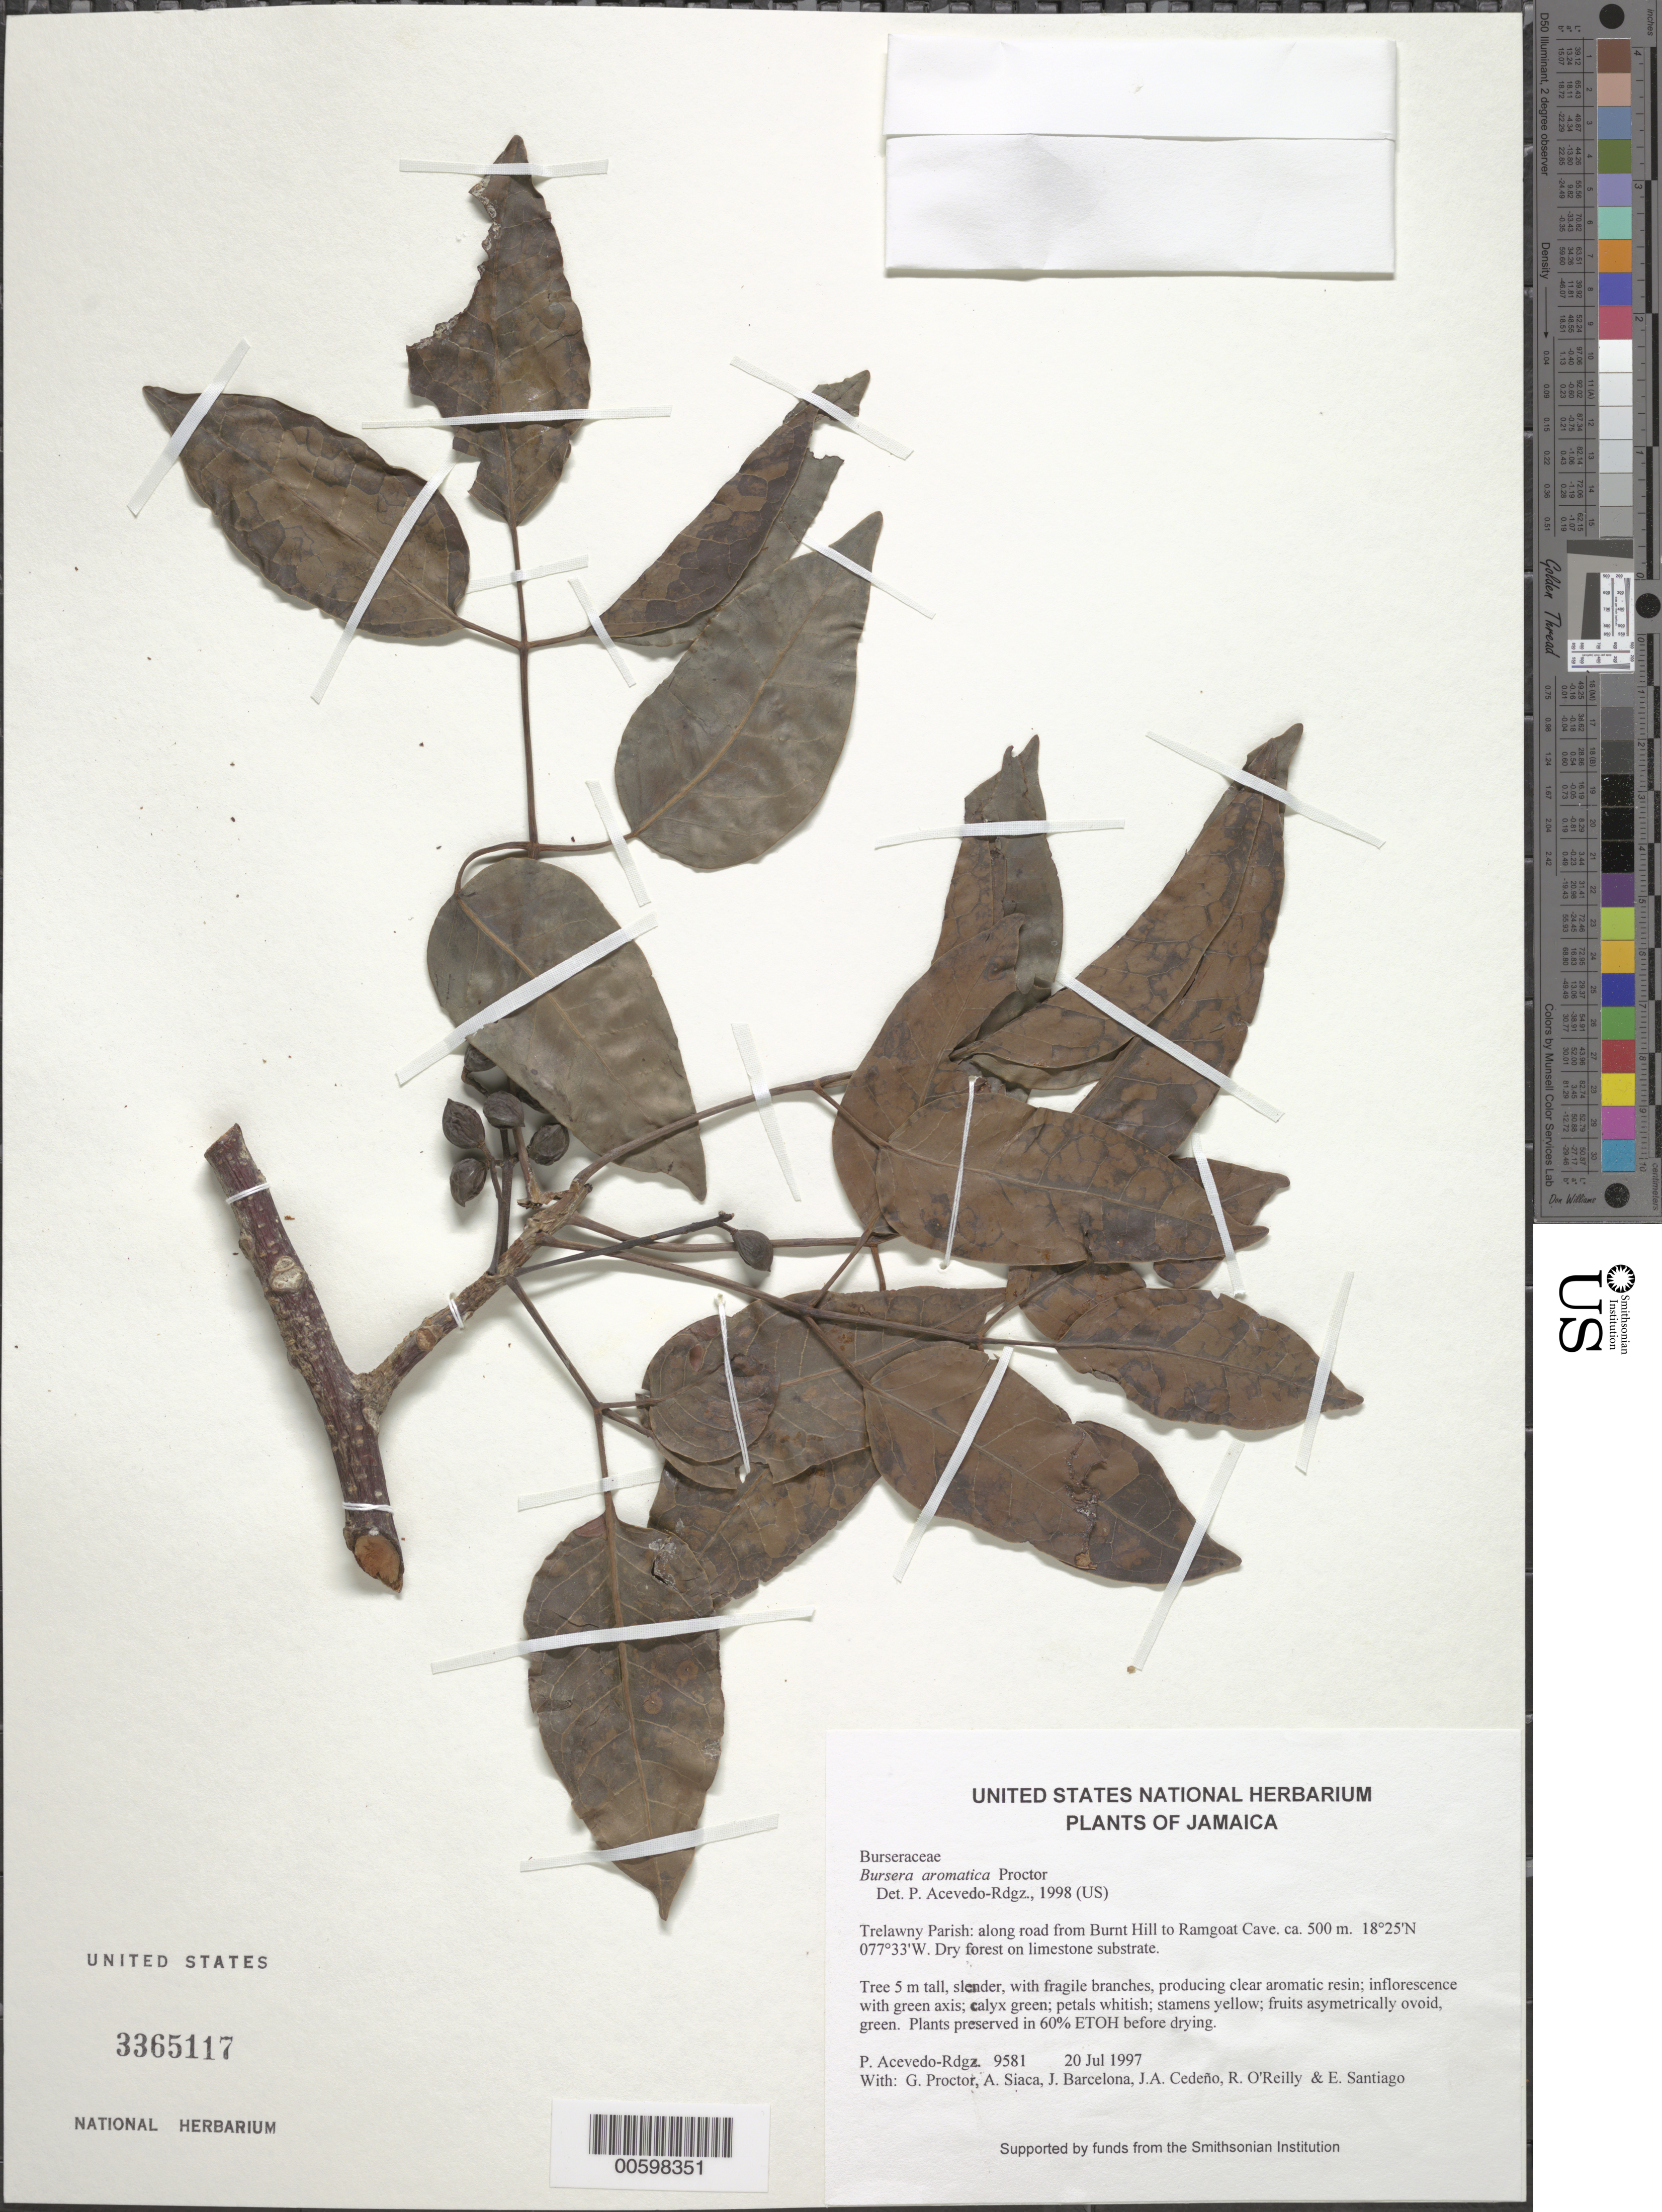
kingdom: Plantae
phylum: Tracheophyta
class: Magnoliopsida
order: Sapindales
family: Burseraceae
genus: Bursera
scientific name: Bursera aromatica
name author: Proctor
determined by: Acevedo-Rodríguez, P., (BOT), Smithsonian Institution - National Museum of Natural History (UNITED STATES)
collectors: P. Acevedo-Rodr., G. R. Proctor, A. Siaca, J. Barcelona, J. A. Cedeño M. & R. O'Reilly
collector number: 9581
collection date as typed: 20 Jul 1997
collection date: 1997-07-20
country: Jamaica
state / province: Trelawny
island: Jamaica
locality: Trelawny Parish: along road from Burnt Hill to Ramgoat Cave.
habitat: Dry forest on limestone substrate.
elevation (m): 500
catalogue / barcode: US 3365117